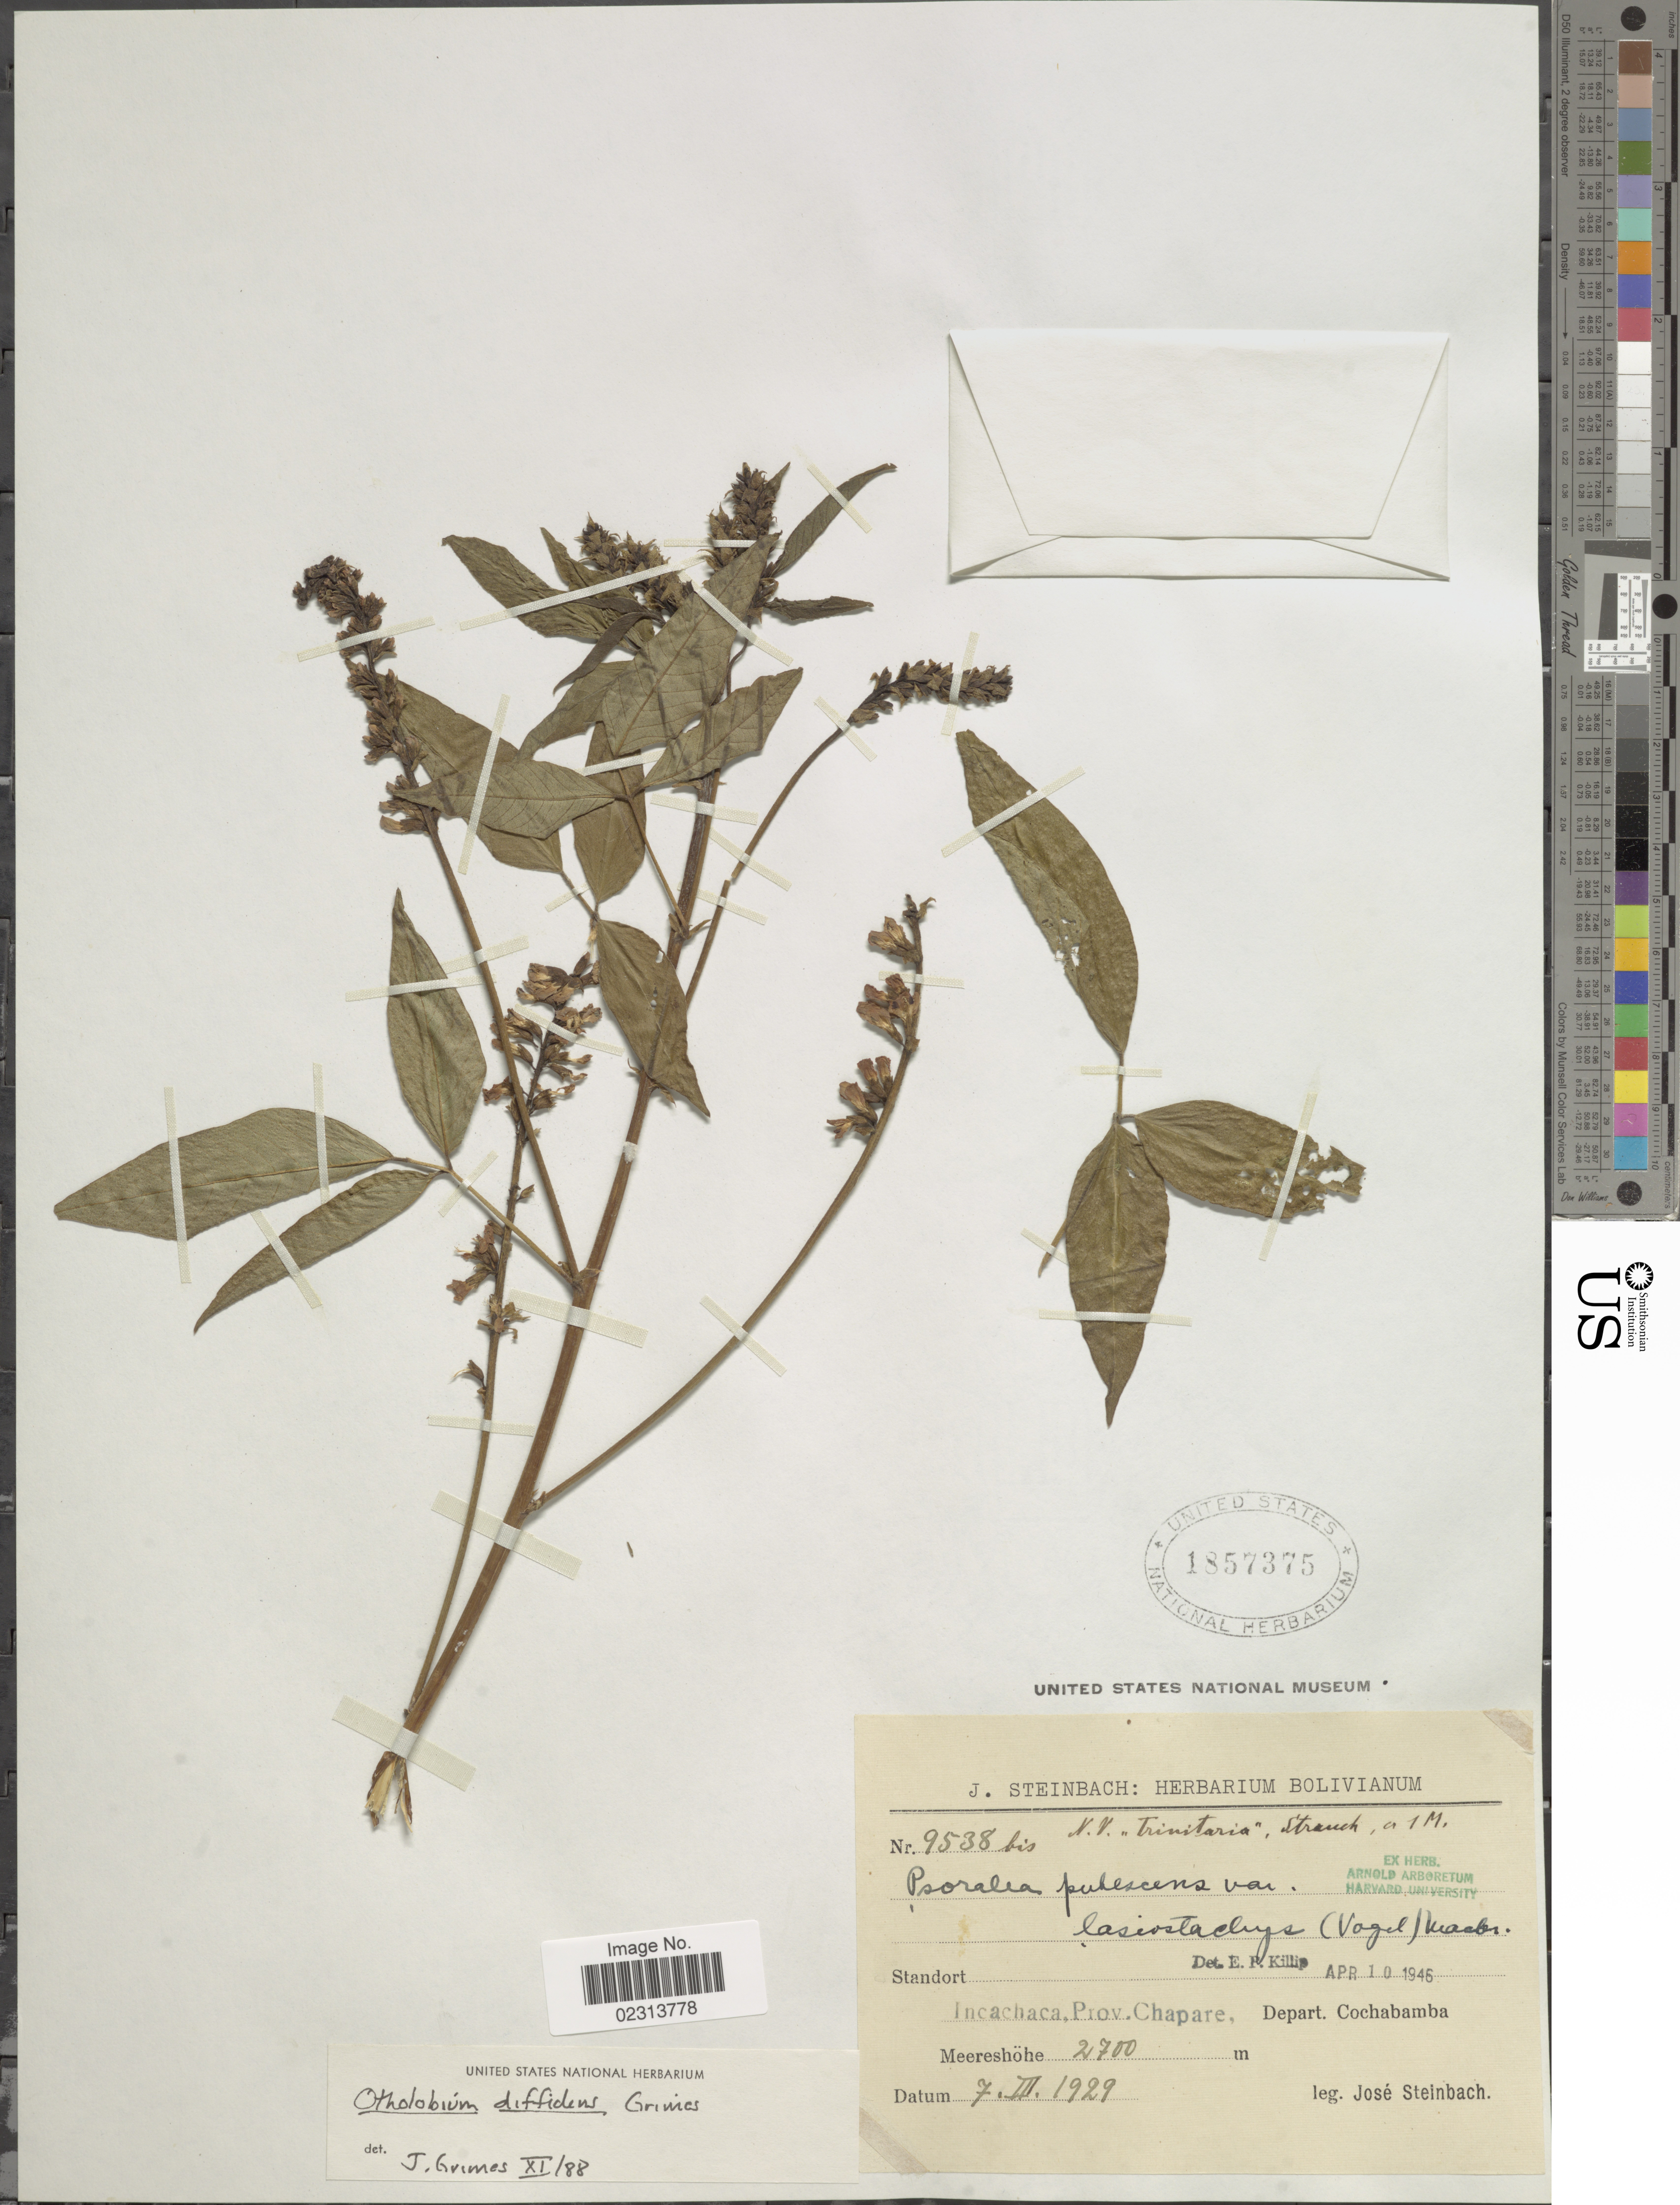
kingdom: Plantae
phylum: Tracheophyta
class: Magnoliopsida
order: Fabales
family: Fabaceae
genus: Otholobium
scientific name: Otholobium diffidens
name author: J.W. Grimes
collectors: J. Steinbach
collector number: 9538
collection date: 1929-03-07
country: Bolivia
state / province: Cochabamba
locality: Incachaca, Prov. Chapare, Depart. Cochabamba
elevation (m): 2700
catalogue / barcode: US 1857375